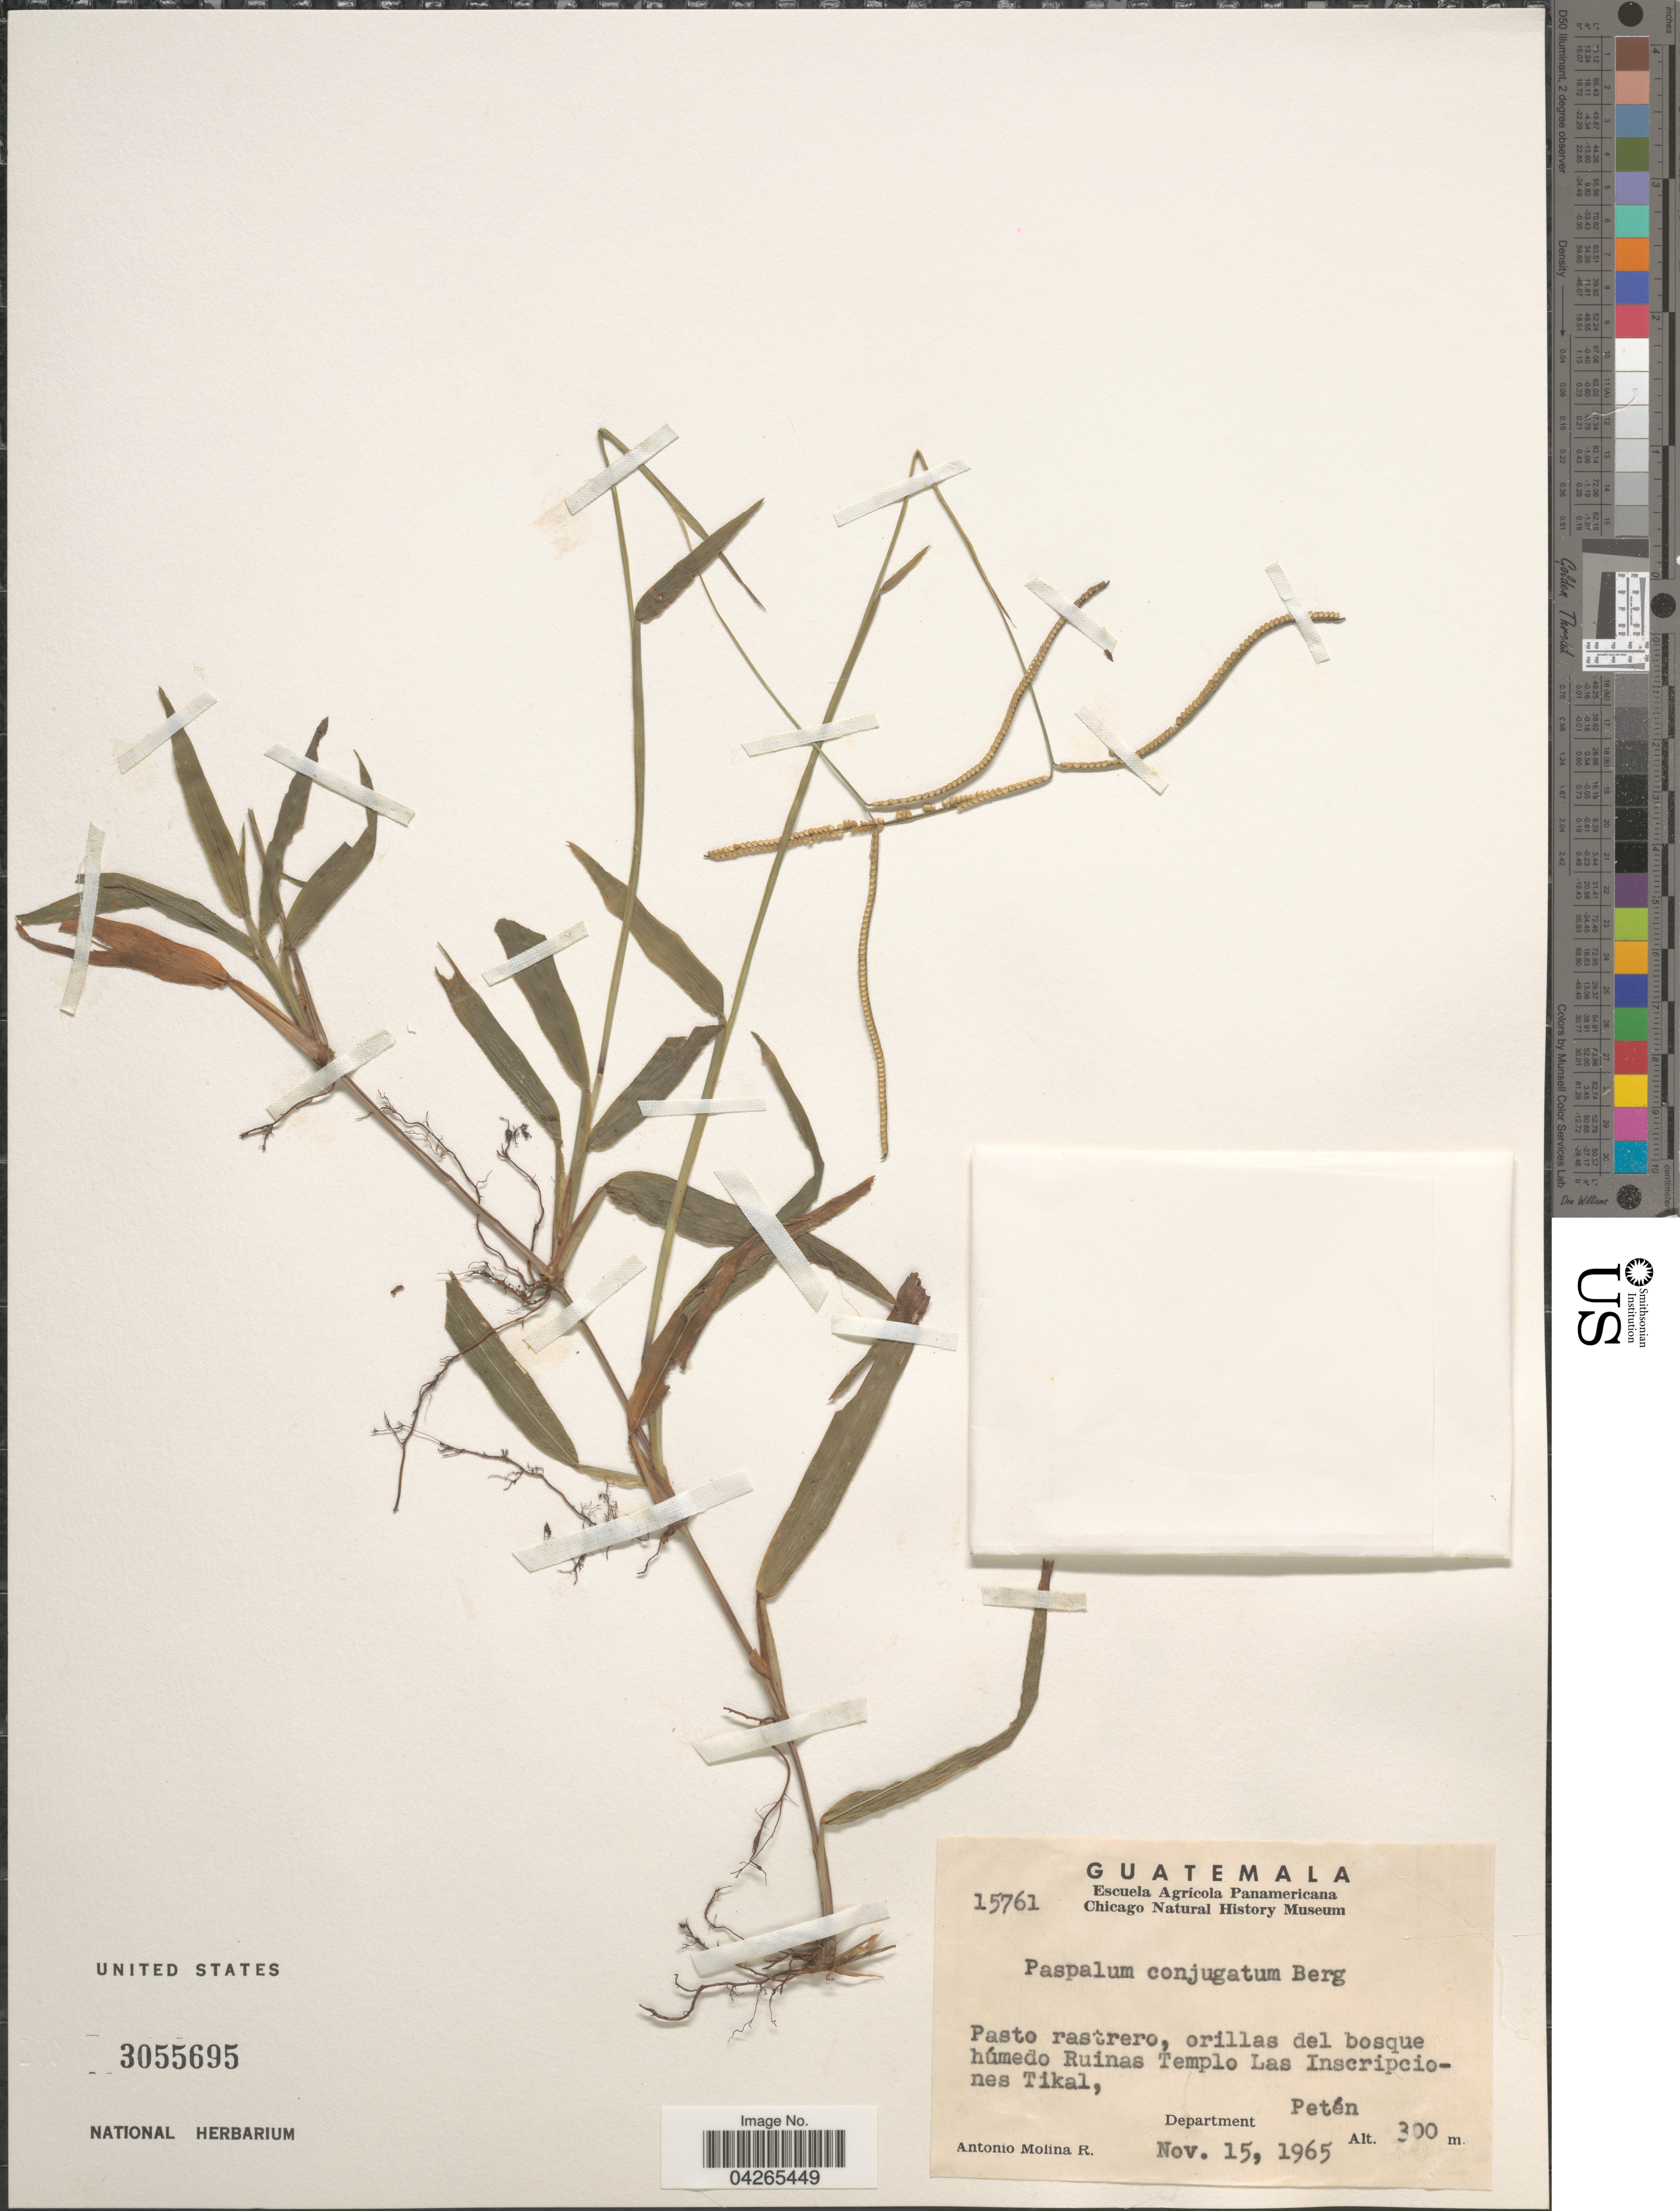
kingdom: Plantae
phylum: Tracheophyta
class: Liliopsida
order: Poales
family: Poaceae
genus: Paspalum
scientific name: Paspalum conjugatum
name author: P.J. Bergius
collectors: A. Molina R.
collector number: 15761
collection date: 1965-11-15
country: Guatemala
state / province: El Peten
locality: Pasto rastrero, orillas del bosque húmedo Ruinas Temple Las Inscripciones Tikal, Department Petén.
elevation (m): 300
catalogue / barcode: US 3055695